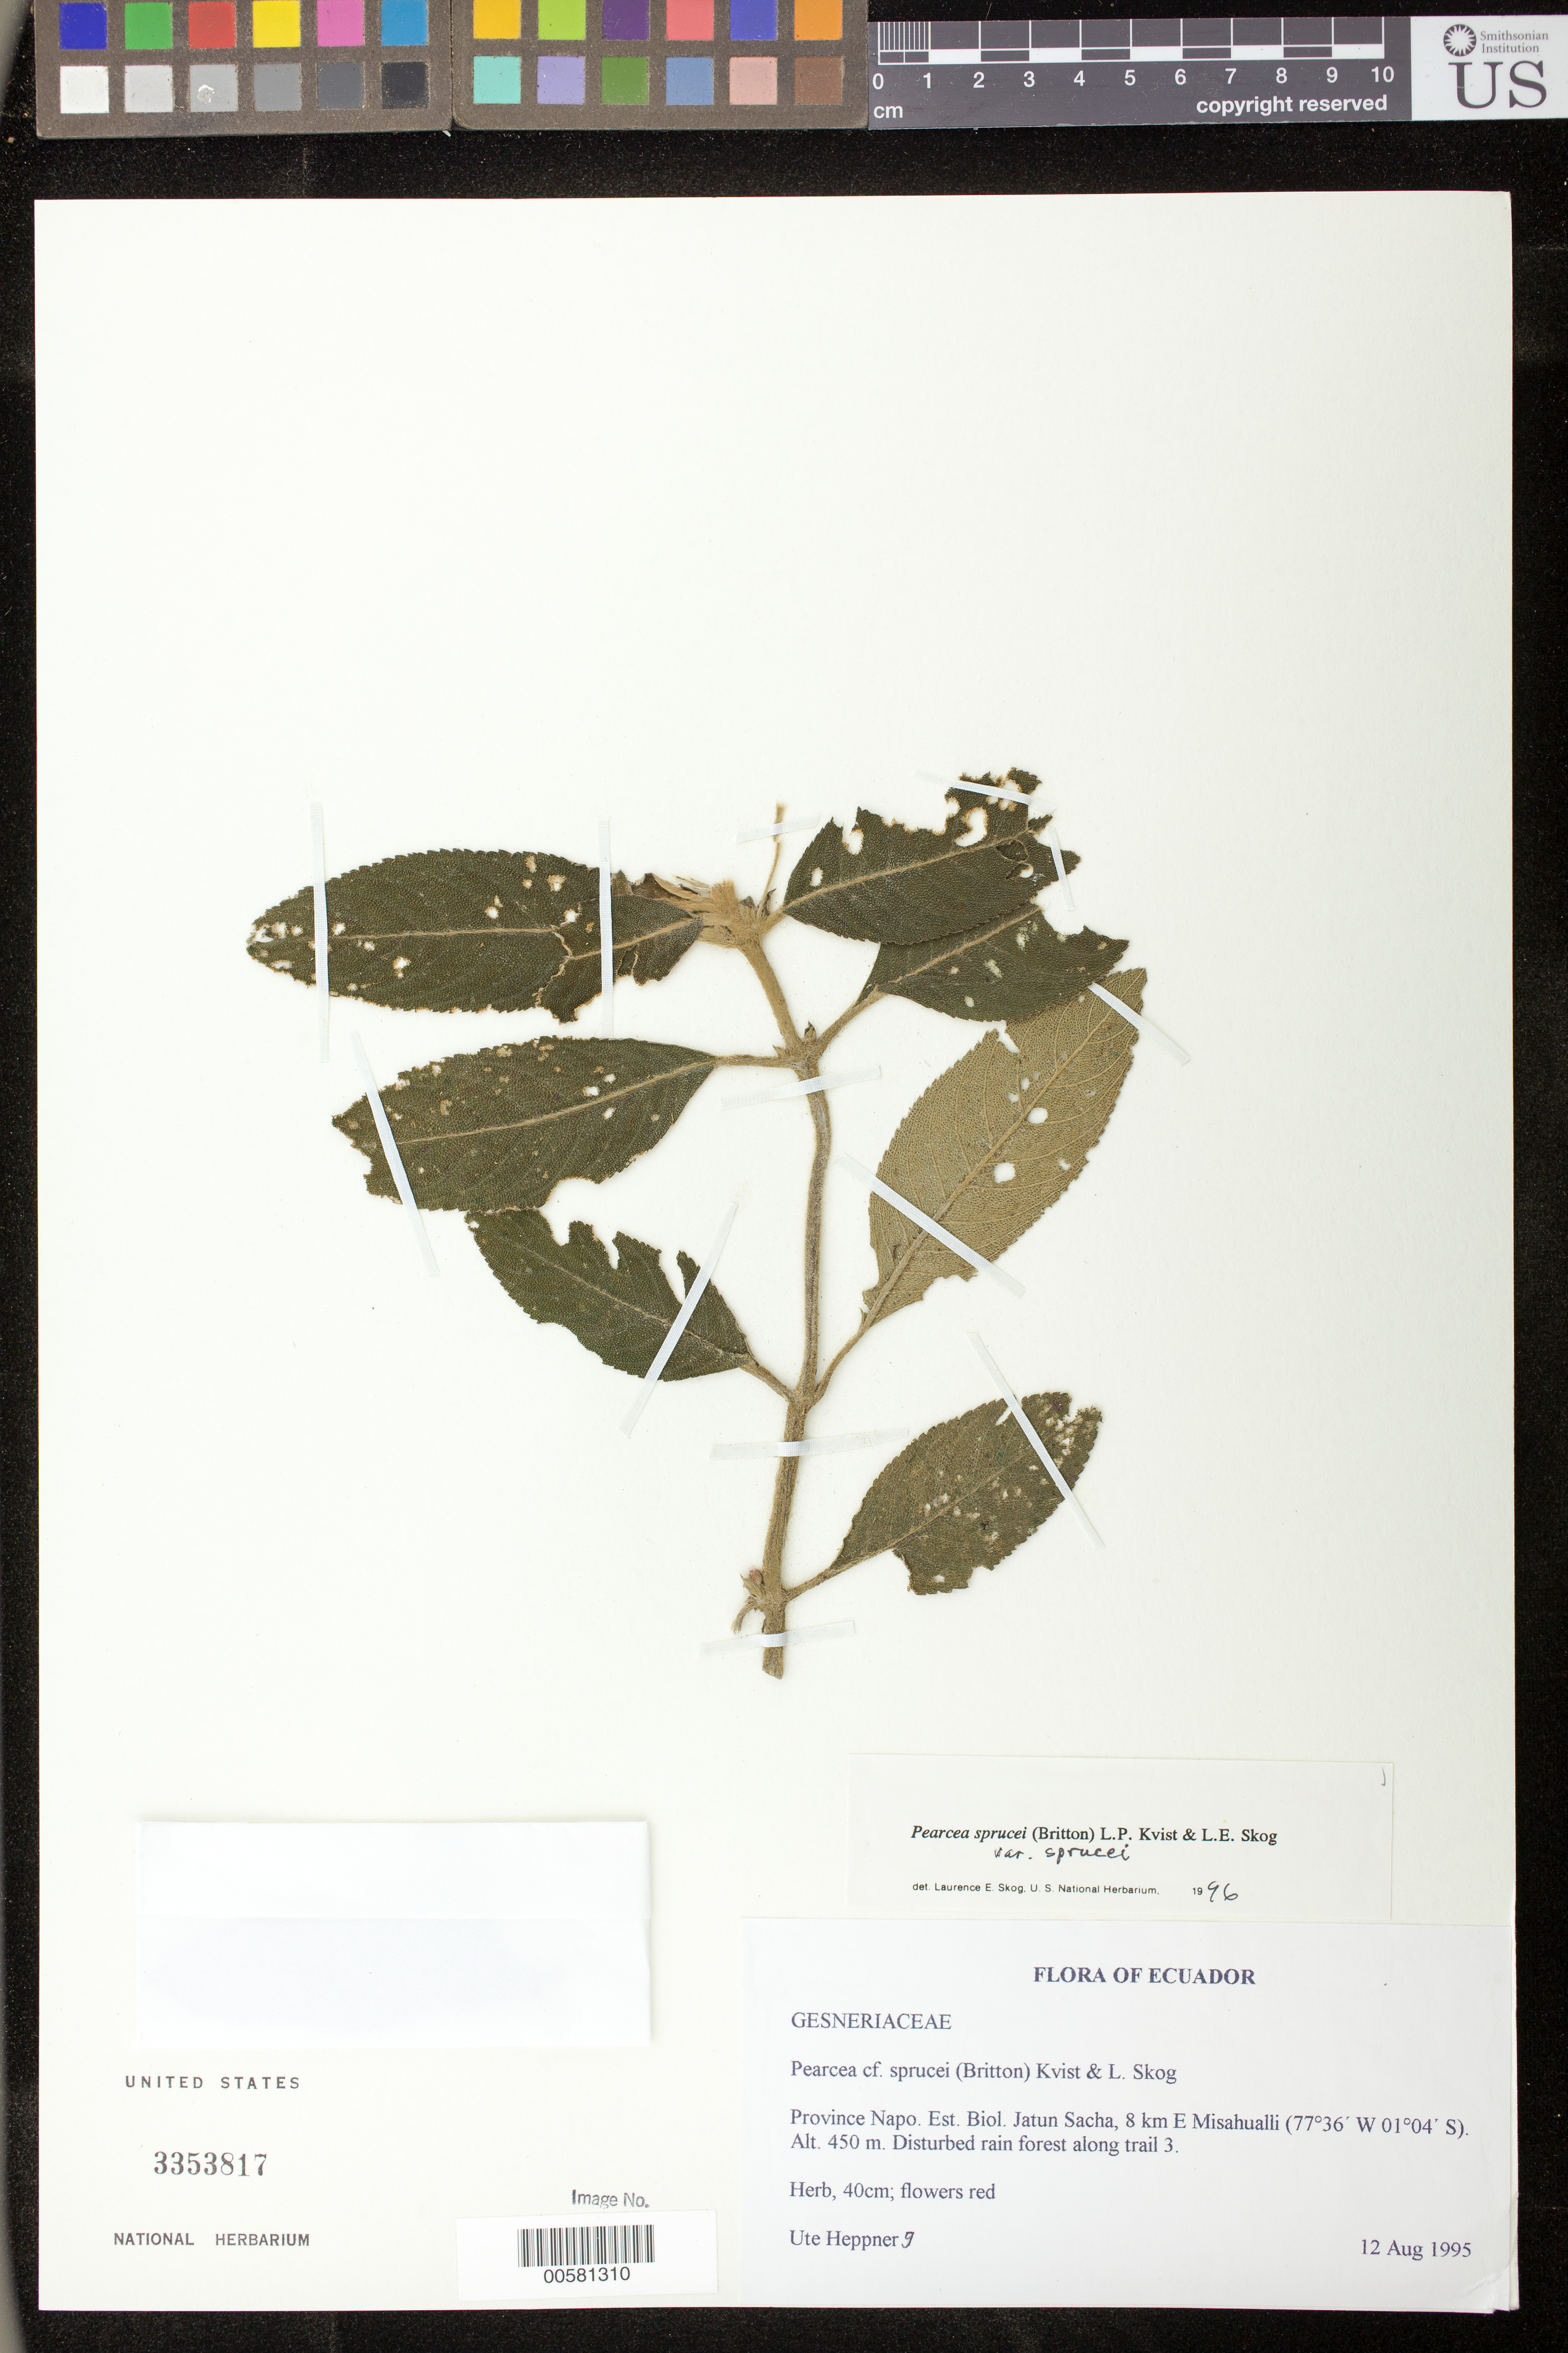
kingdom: Plantae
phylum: Tracheophyta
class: Magnoliopsida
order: Lamiales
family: Gesneriaceae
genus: Pearcea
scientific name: Pearcea sprucei var. sprucei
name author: (Britton ex Rusby) L.P. Kvist & L.E. Skog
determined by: Skog, Laurence E.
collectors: U. Heppner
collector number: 9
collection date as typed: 12 Aug 1995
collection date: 1995-08-12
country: Ecuador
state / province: Napo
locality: Est. Biol. Jatun Sacha, 8 km E Misahualli; along trail 3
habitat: Disturbed rain forest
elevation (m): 450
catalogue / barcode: US 3353817